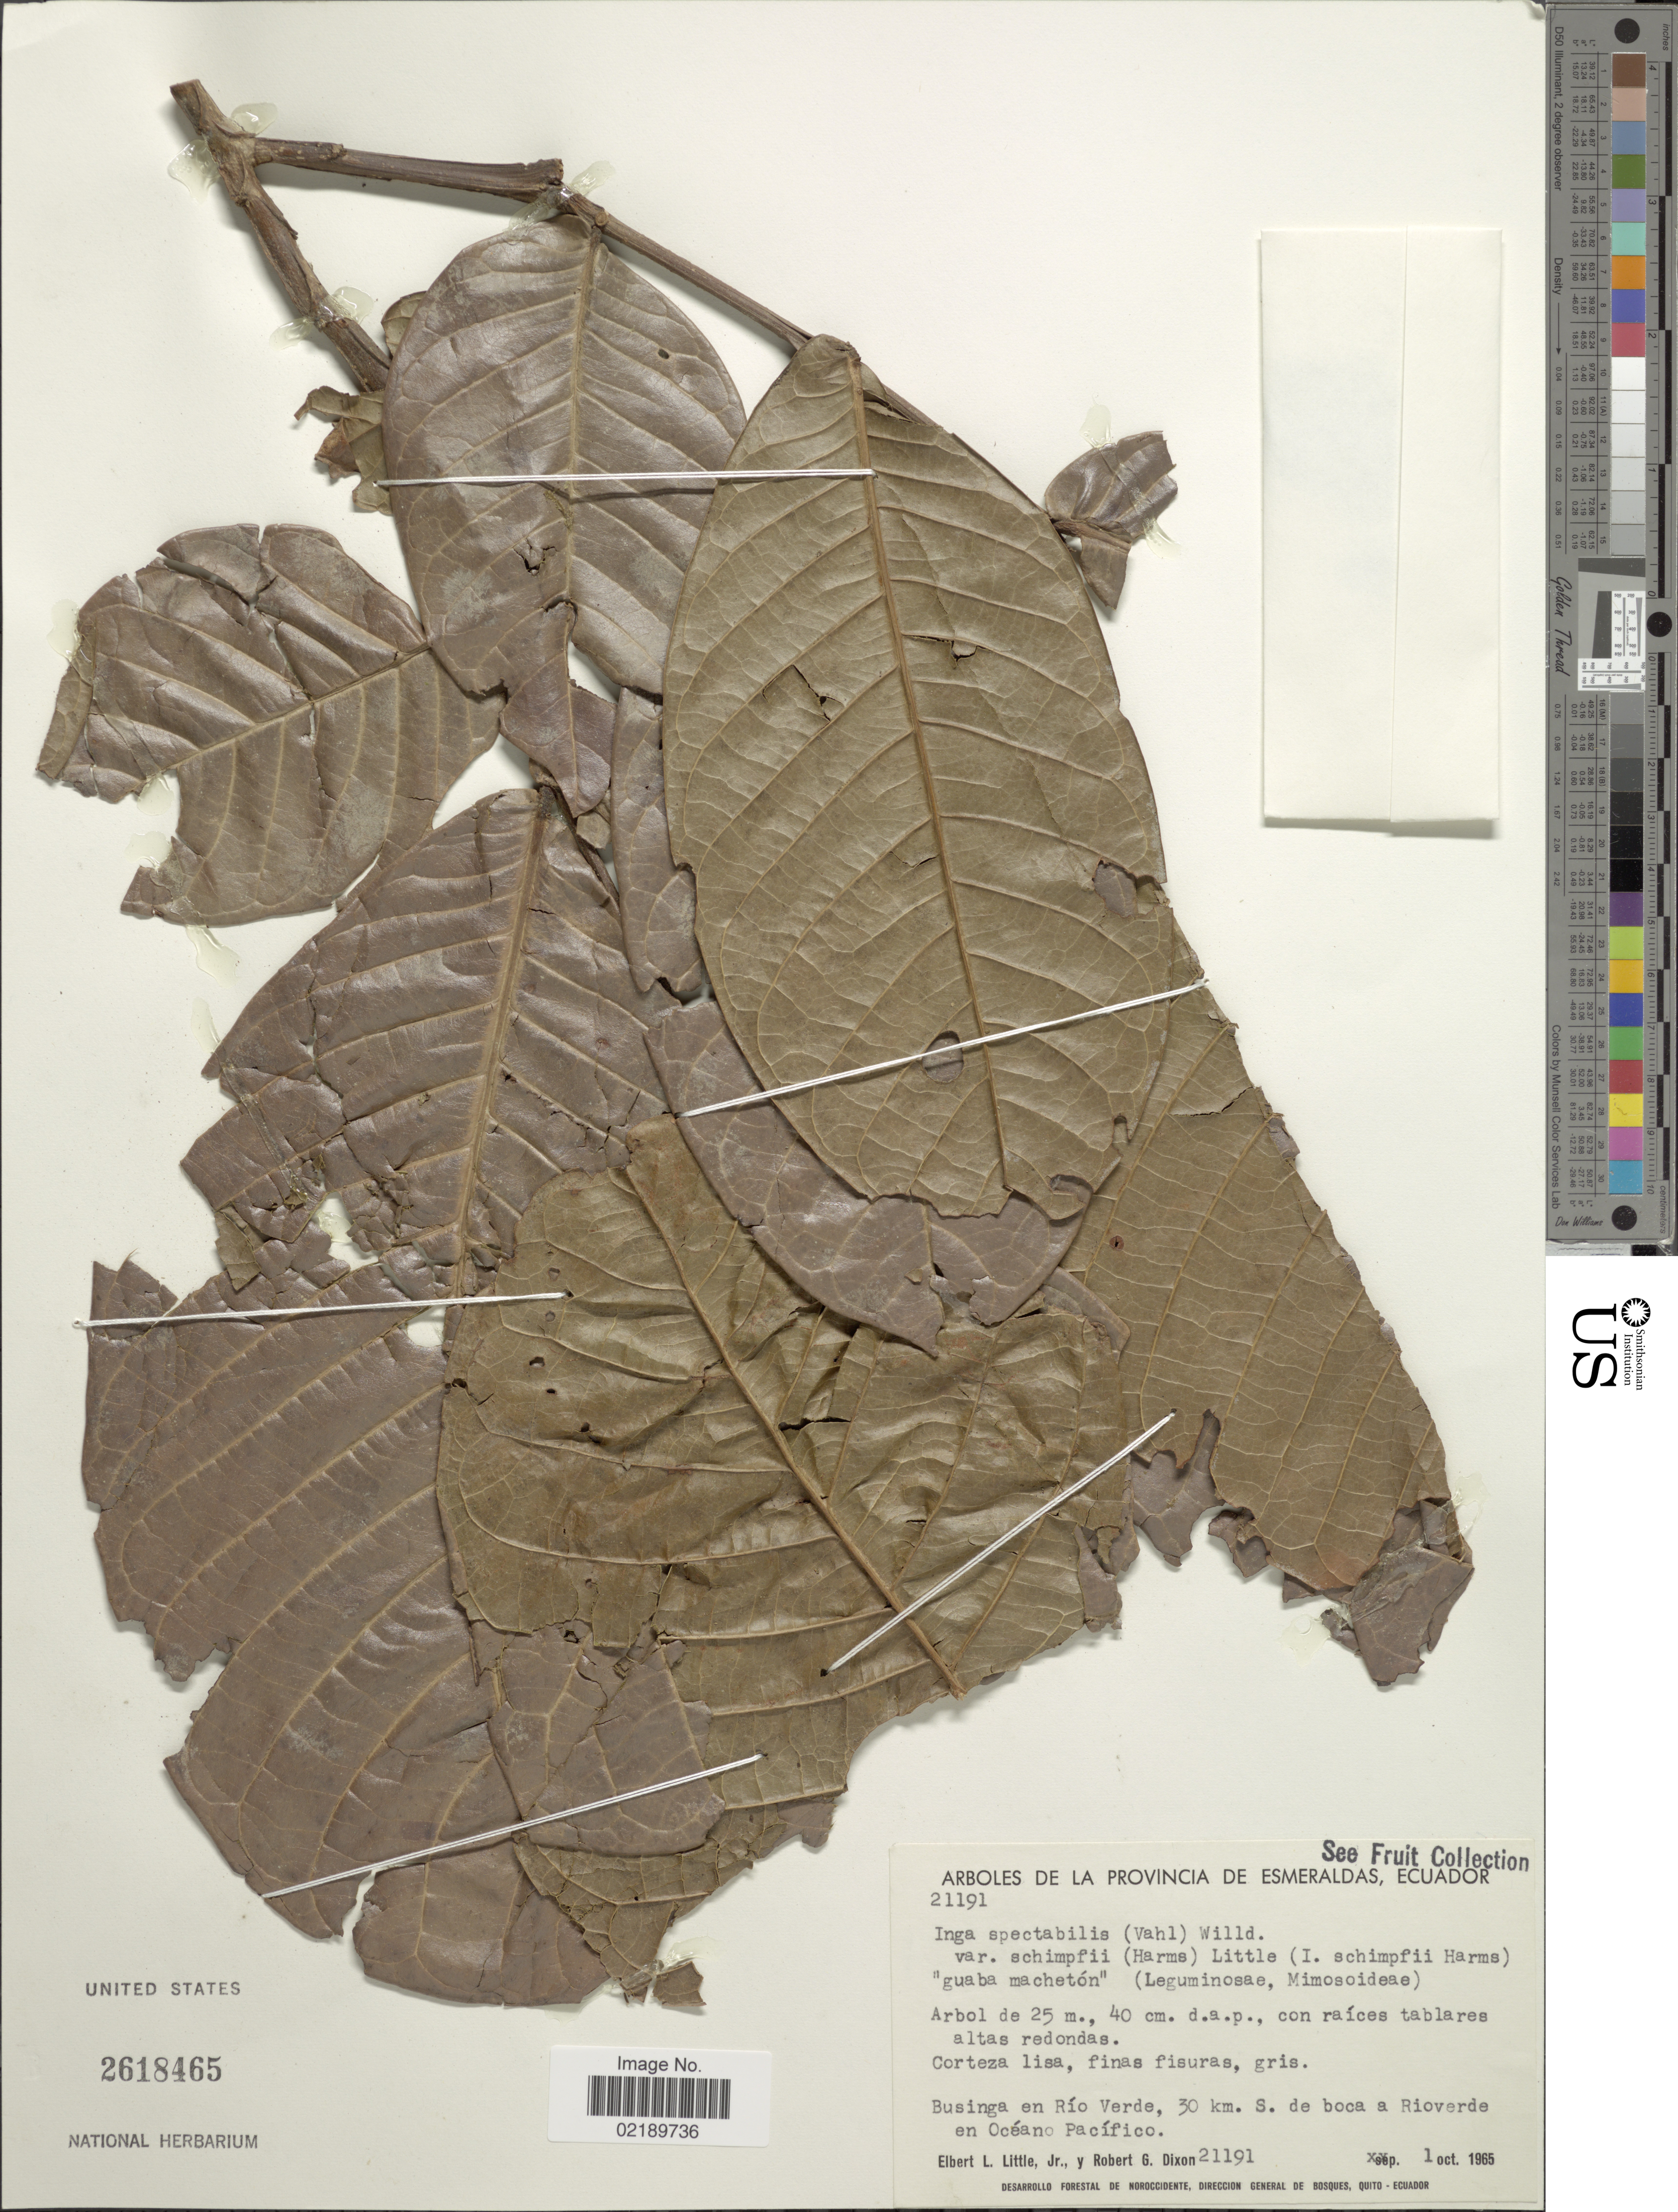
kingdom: Plantae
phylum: Tracheophyta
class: Magnoliopsida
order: Fabales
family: Fabaceae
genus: Inga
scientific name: Inga spectabilis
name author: (Vahl) Willd.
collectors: E. L. Little & R. G. Dixon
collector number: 21191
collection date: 1965-10-01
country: Ecuador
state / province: Esmeraldas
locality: Arboles de la provincia de Esmeraldas, Ecuador. Businga en Río Verde, 30 km. S. de boca a Rioverde en Océano Pacífico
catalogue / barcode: US 2618465